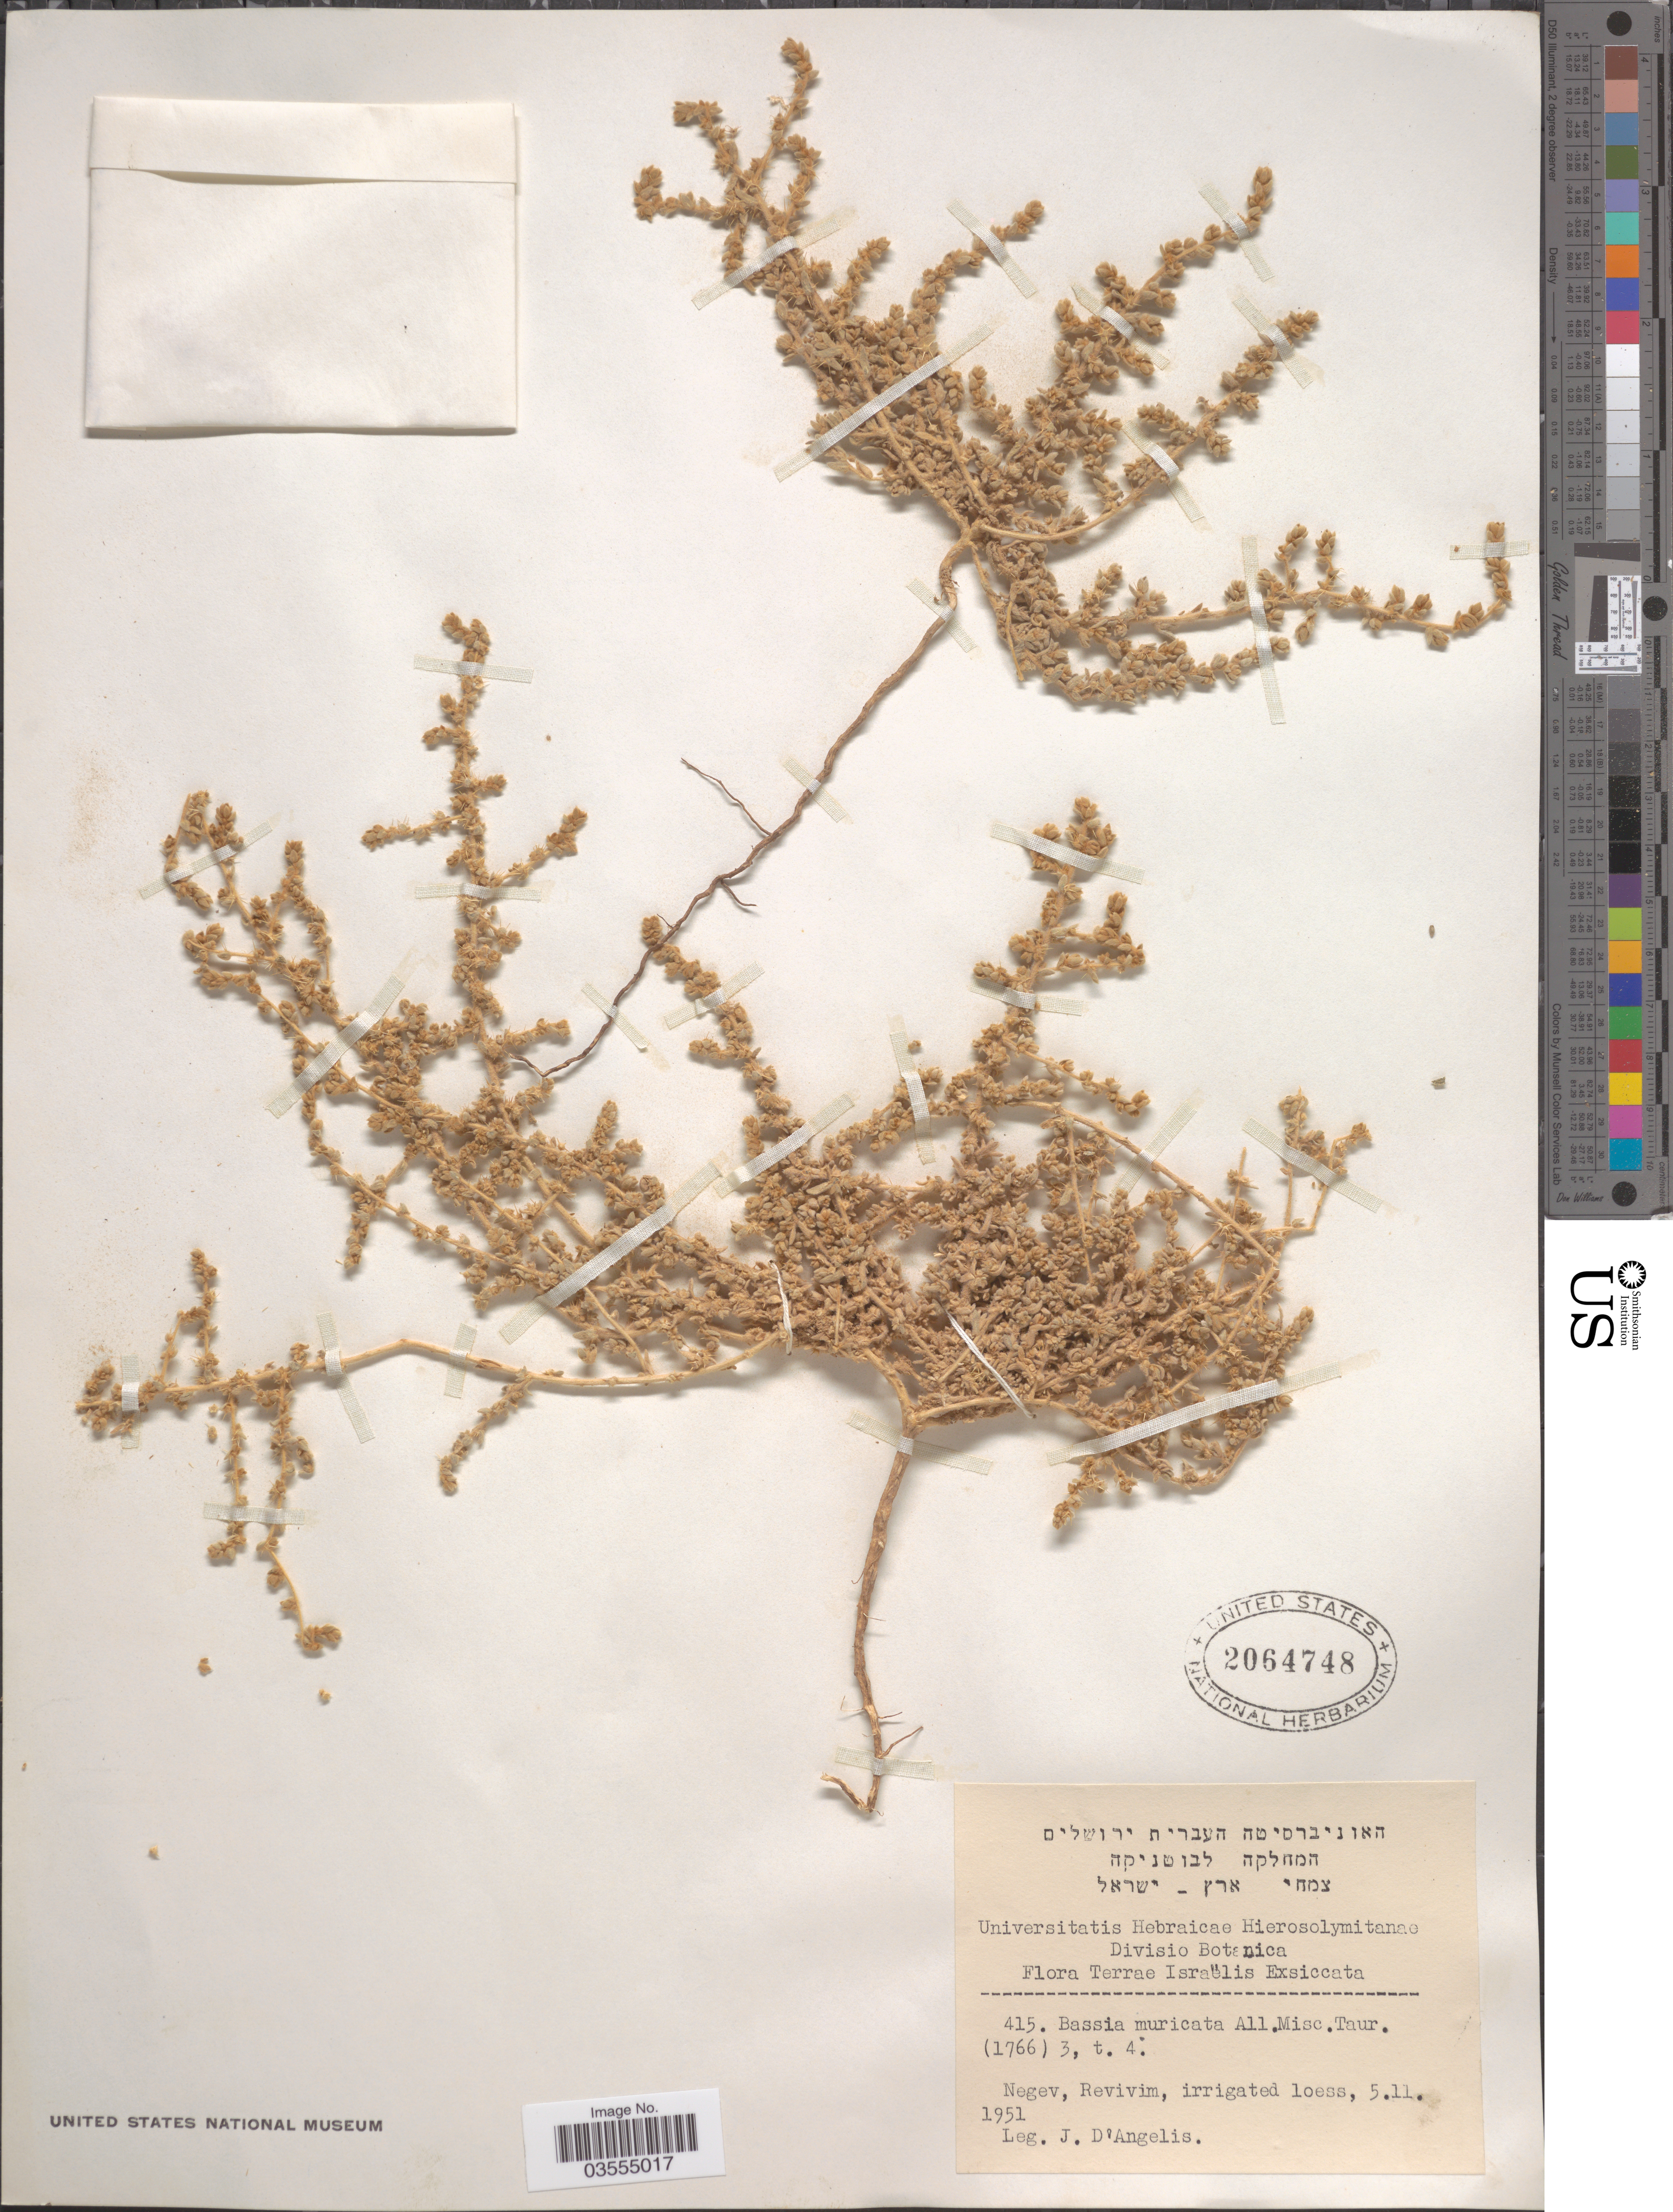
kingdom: Plantae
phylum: Tracheophyta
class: Magnoliopsida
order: Caryophyllales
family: Amaranthaceae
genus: Bassia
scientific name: Bassia muricata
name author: (L.) Asch.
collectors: J. D'angelis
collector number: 415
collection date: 1951-11-05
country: Israel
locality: Terrae Israëlis. Negev, Revivim.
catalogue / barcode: US 2064748